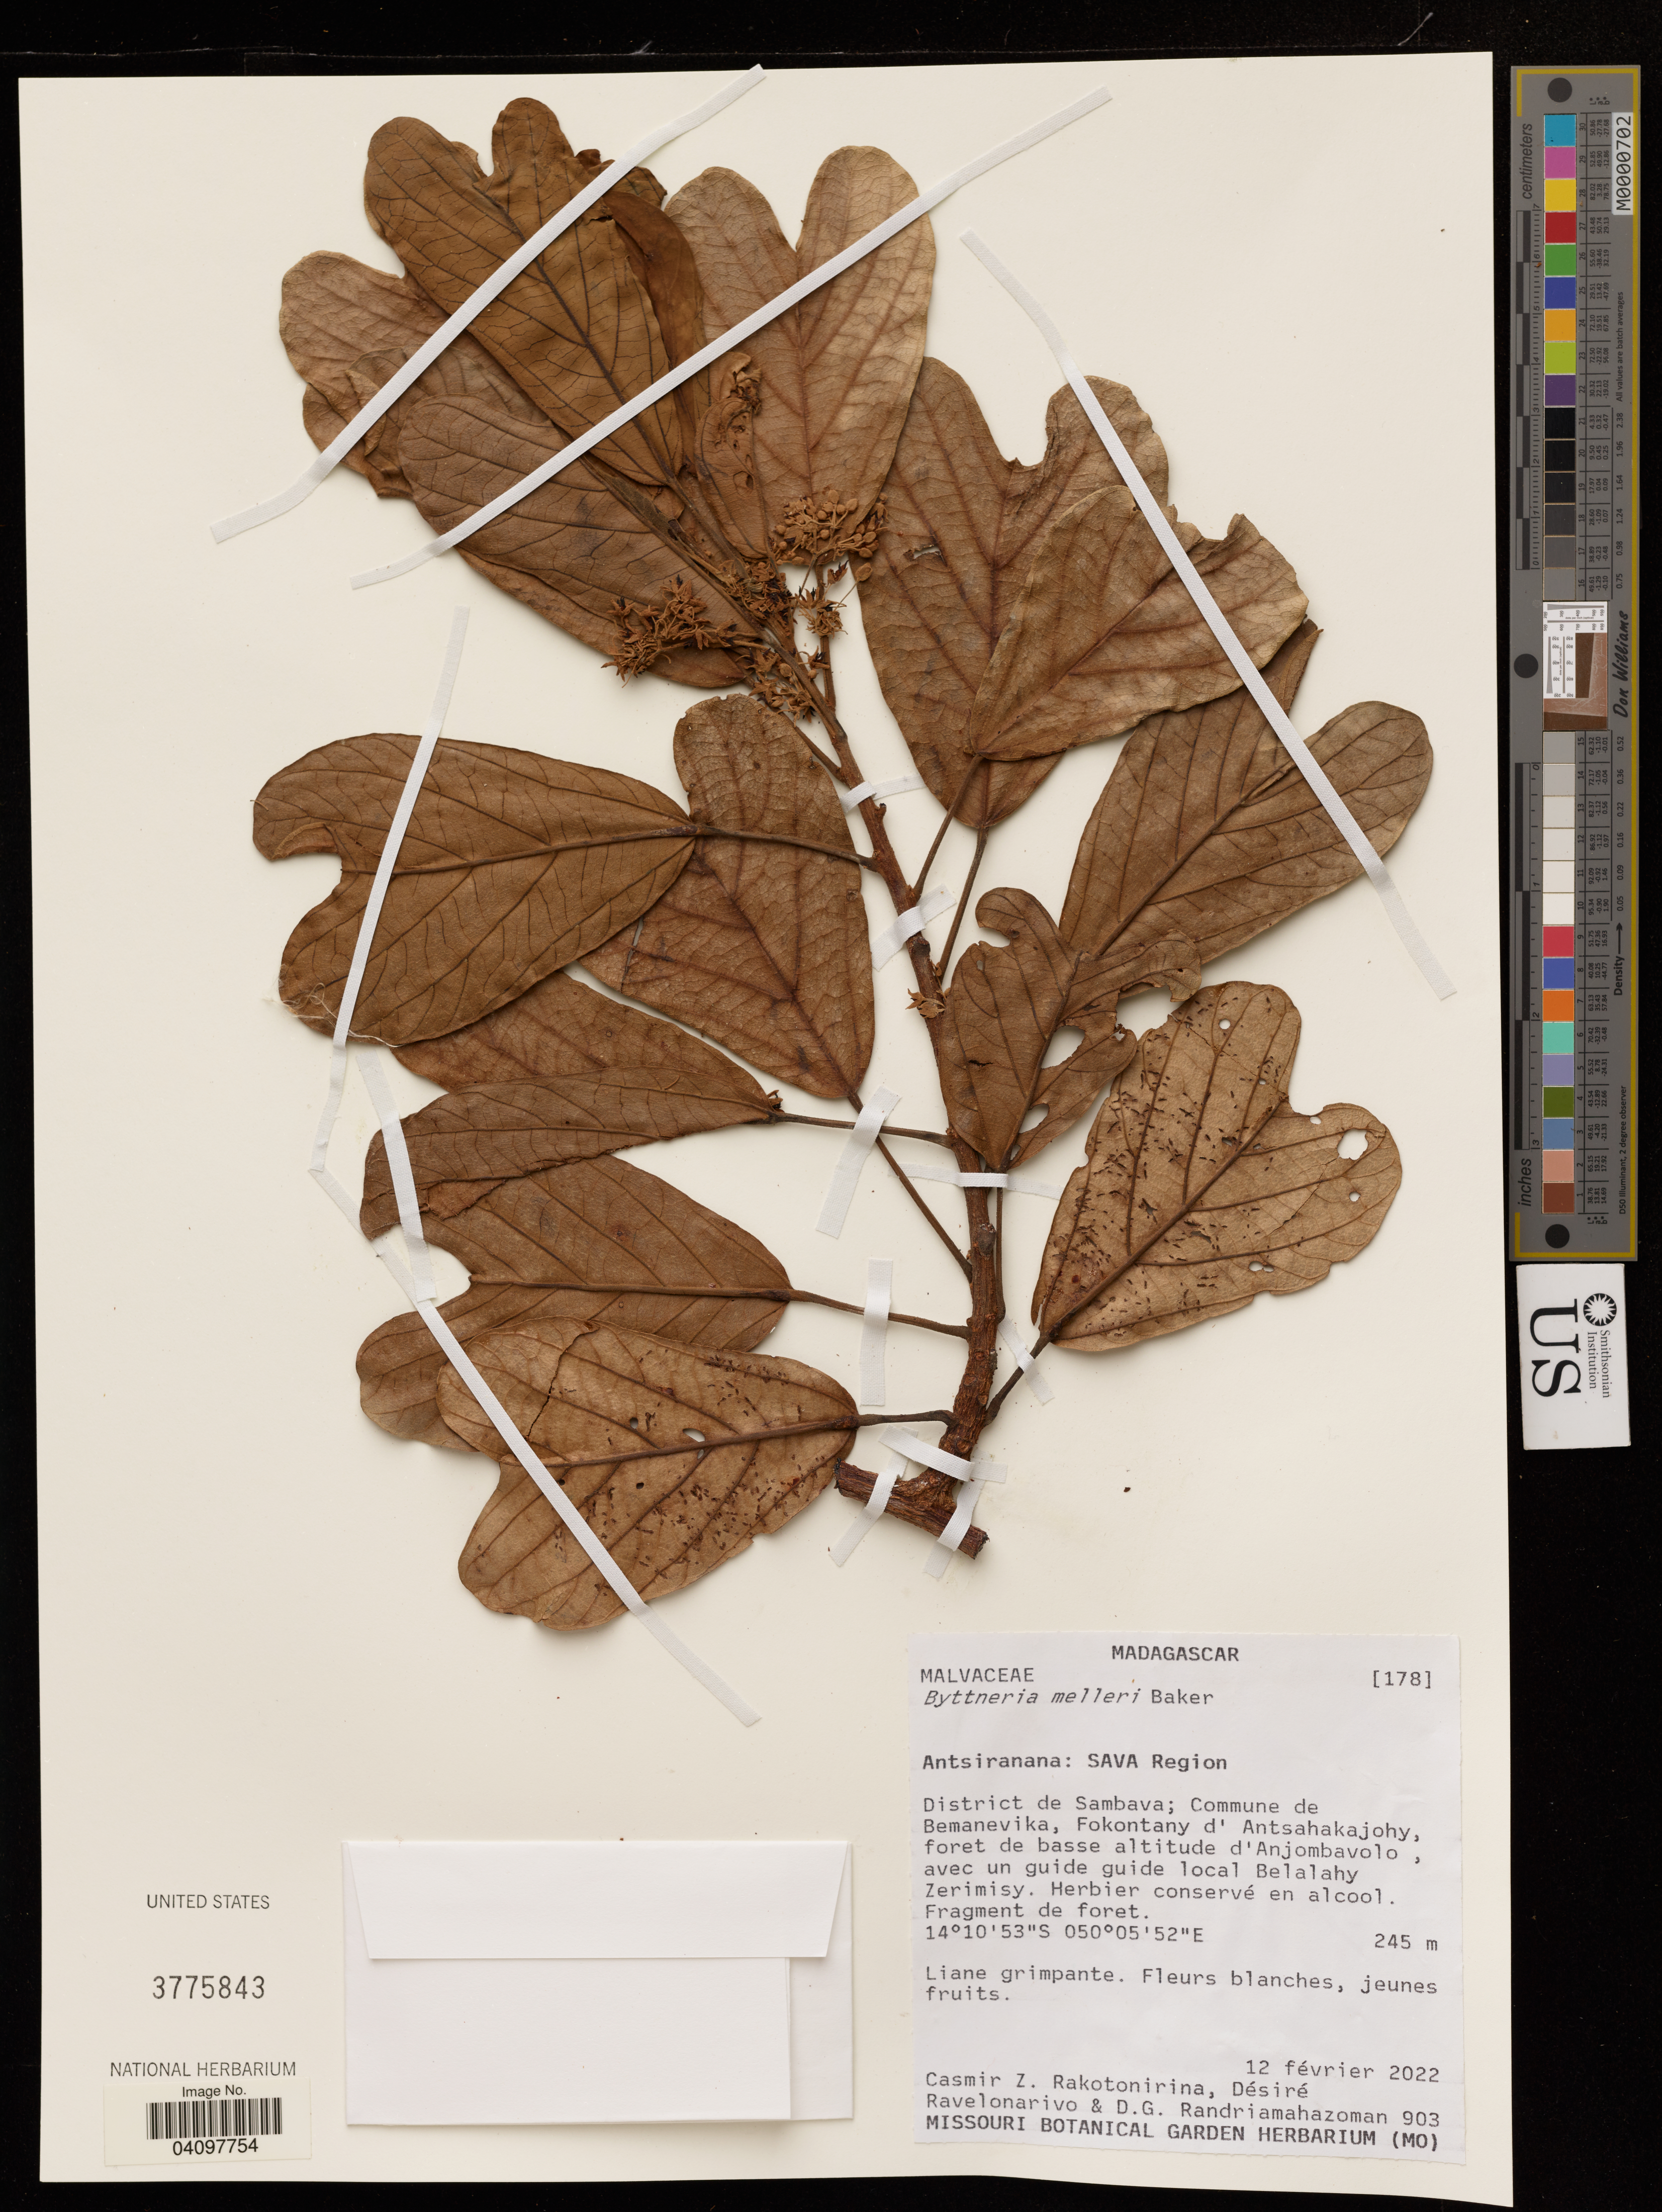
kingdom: Plantae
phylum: Tracheophyta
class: Magnoliopsida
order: Malvales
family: Malvaceae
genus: Byttneria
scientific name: Byttneria melleri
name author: Baker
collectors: C. Rakotonirina, D. Ravelonarivo & D. Randriamahazoman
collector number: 903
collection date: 2022-02-12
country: Madagascar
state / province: Antsiranana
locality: Sava Region. District de Sambava; Commune de Bemanevika, Fokontany d' Antsahakajohy.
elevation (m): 245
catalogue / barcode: US 3775843